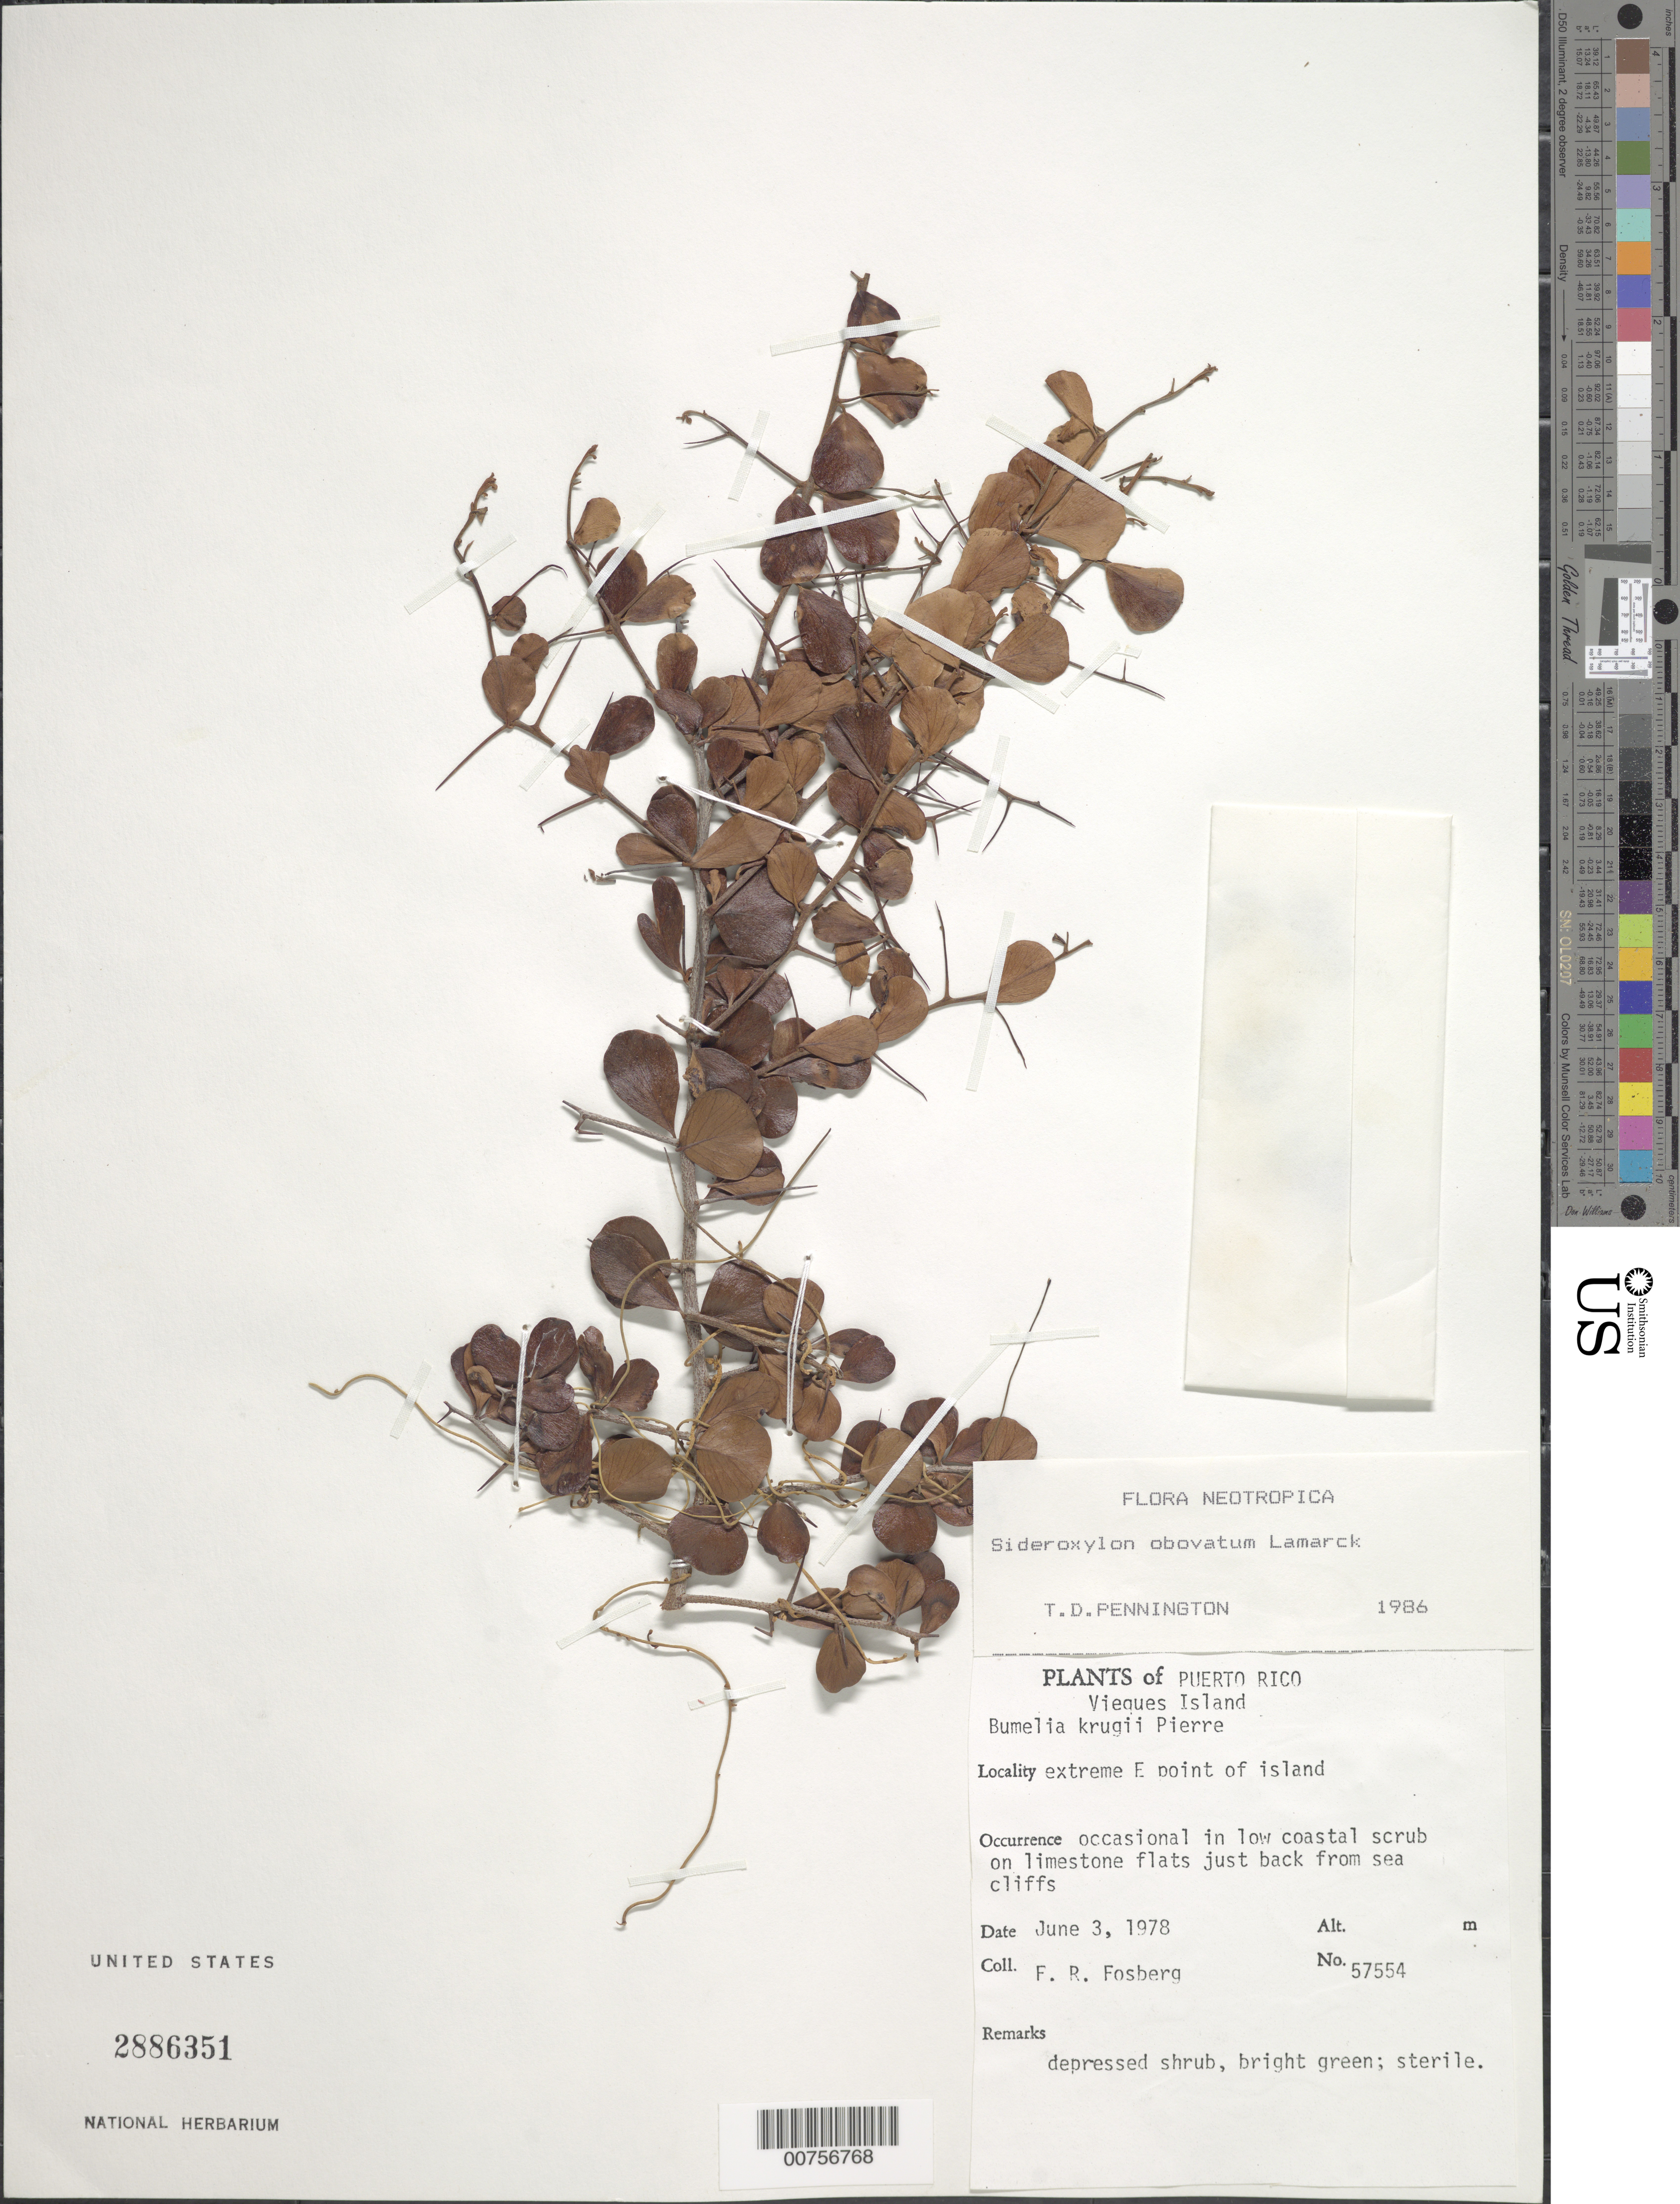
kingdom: Plantae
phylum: Tracheophyta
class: Magnoliopsida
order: Ericales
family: Sapotaceae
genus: Sideroxylon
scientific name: Sideroxylon obovatum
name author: Lam.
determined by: Pennington, T. D., (K)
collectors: F. R. Fosberg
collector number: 57554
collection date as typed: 03 Jun 1978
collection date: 1978-06-03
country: Puerto Rico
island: Vieques I.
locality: Extreme E point of island.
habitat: Low coastal scrub on limestone flats just back from sea cliffs.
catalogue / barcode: US 2886351